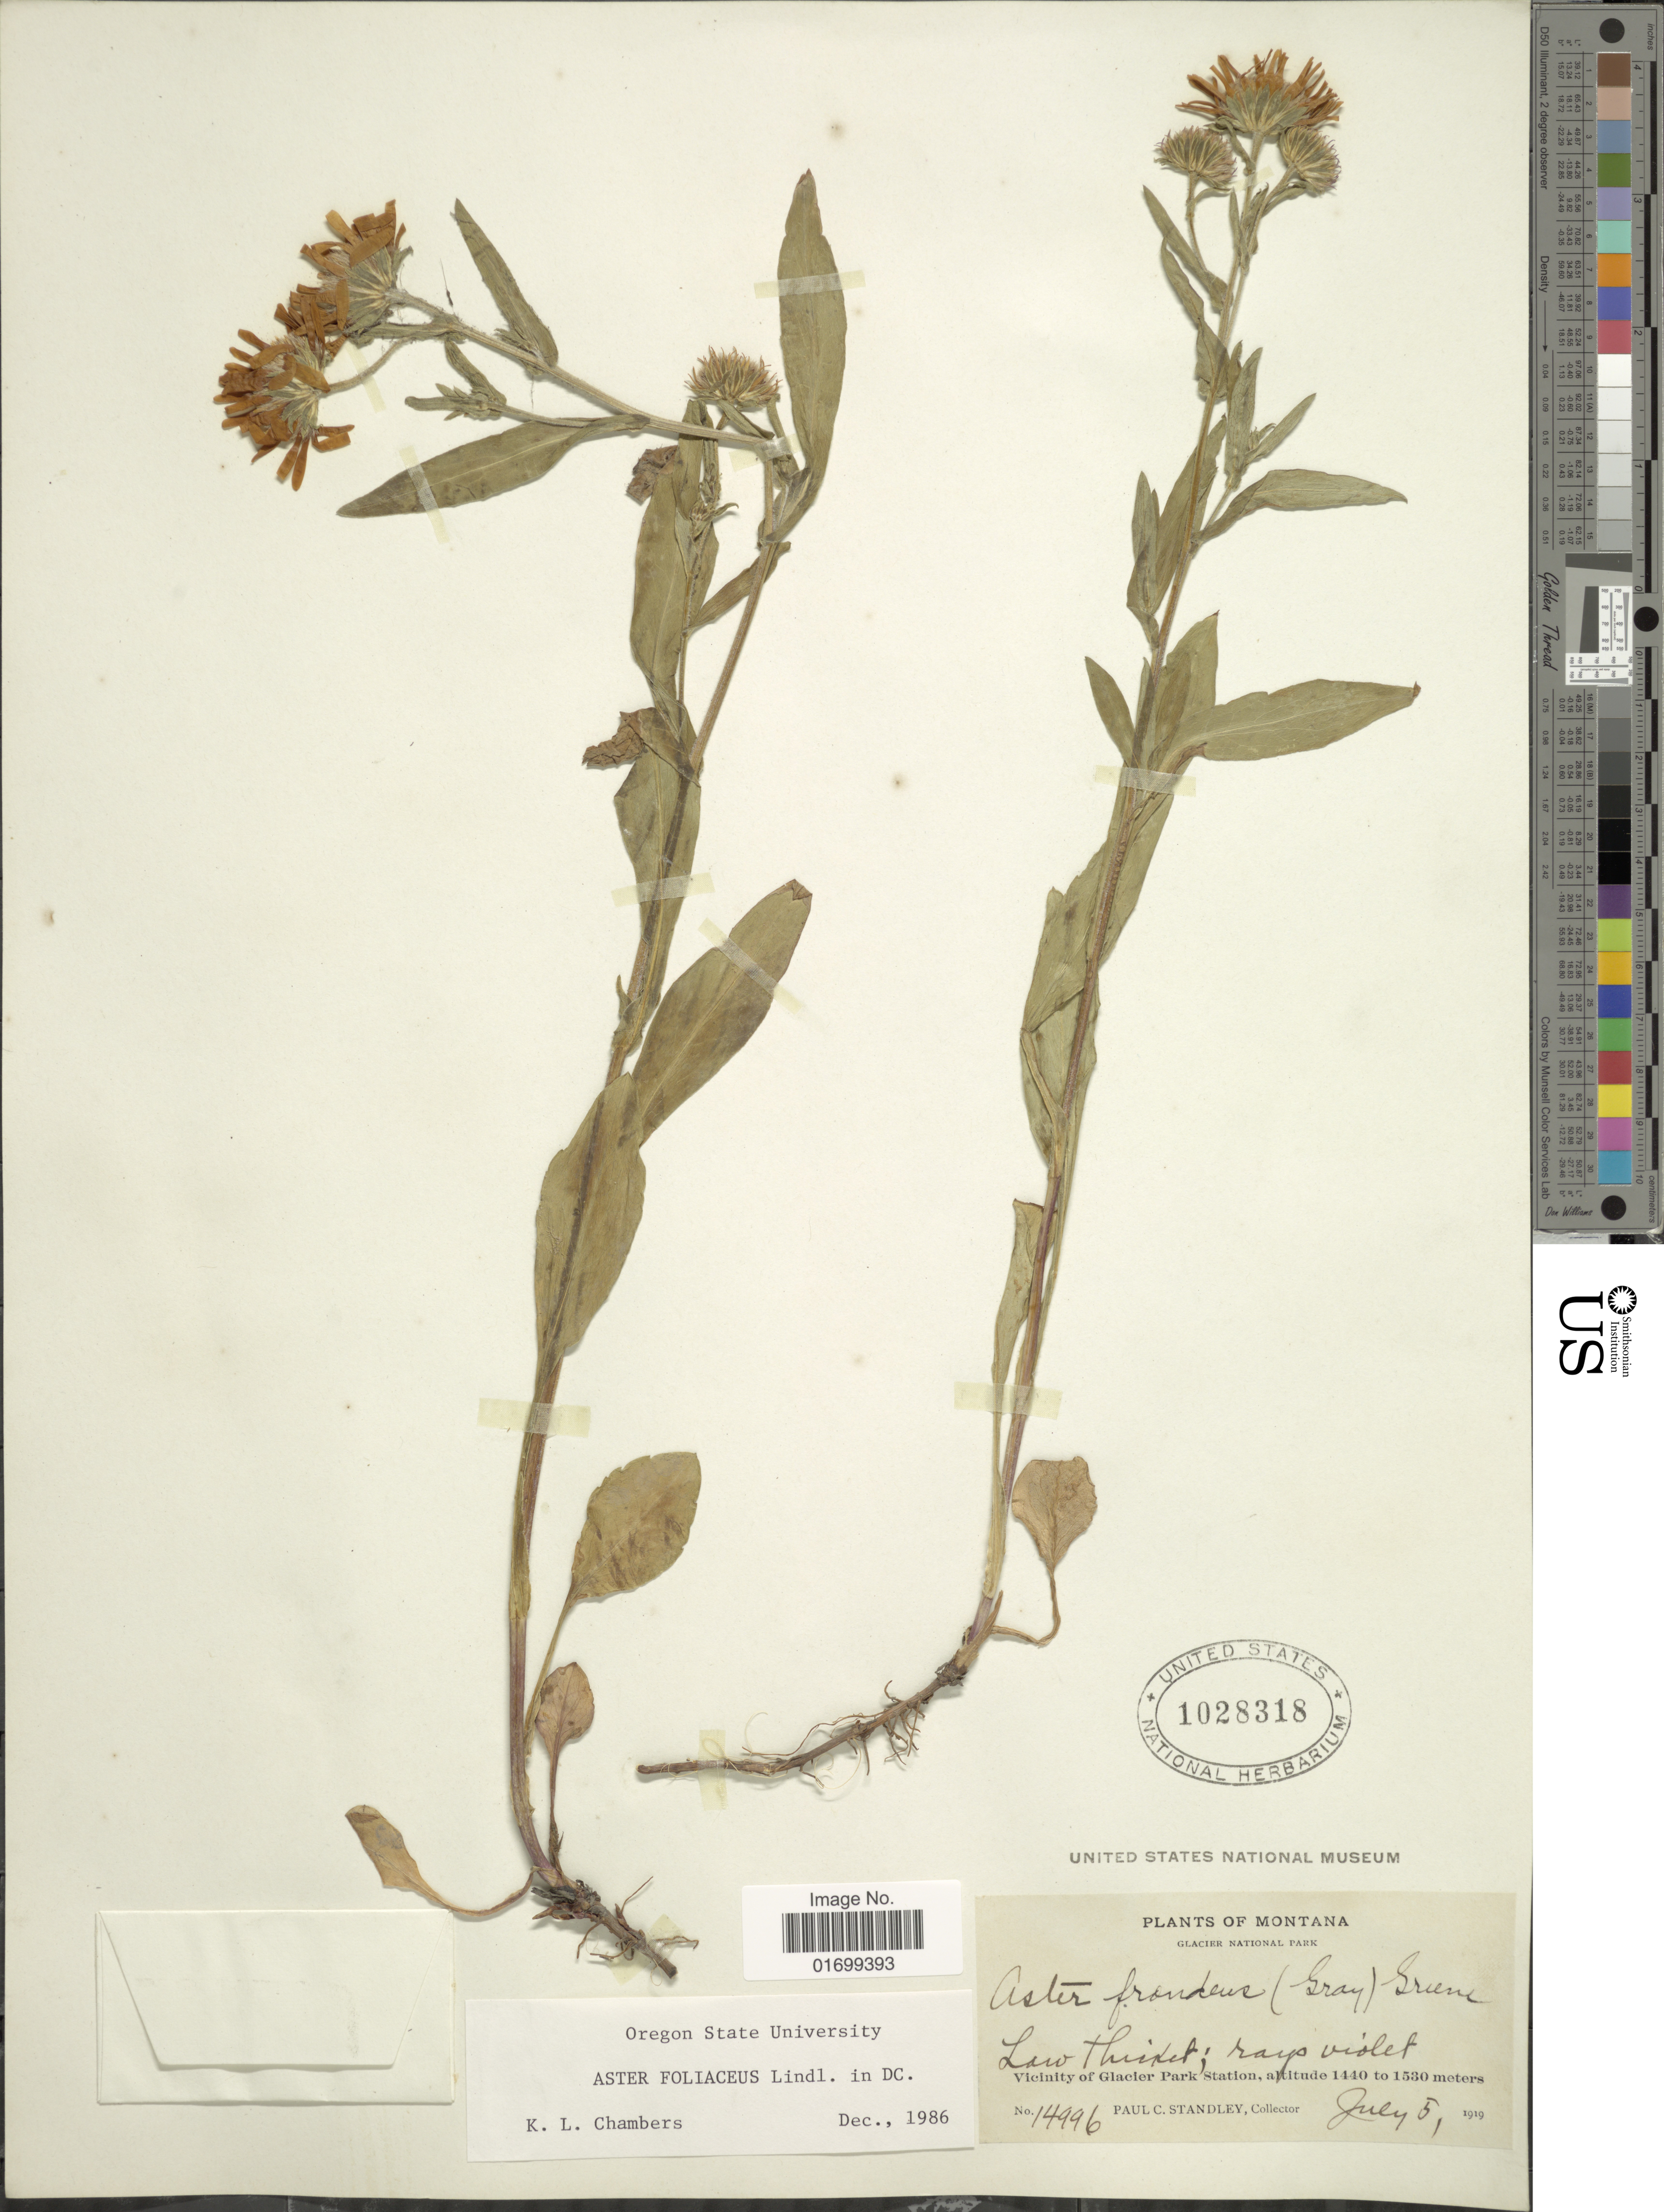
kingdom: Plantae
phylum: Tracheophyta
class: Magnoliopsida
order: Asterales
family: Asteraceae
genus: Symphyotrichum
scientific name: Symphyotrichum foliaceum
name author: (Lindl. ex DC.) G.L. Nesom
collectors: P. C. Standley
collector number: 14996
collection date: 1919-07-05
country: United States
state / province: Montana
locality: Glacier National Park, low thicket, vicinity of Glacier Park Station.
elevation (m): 1440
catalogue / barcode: US 1028318